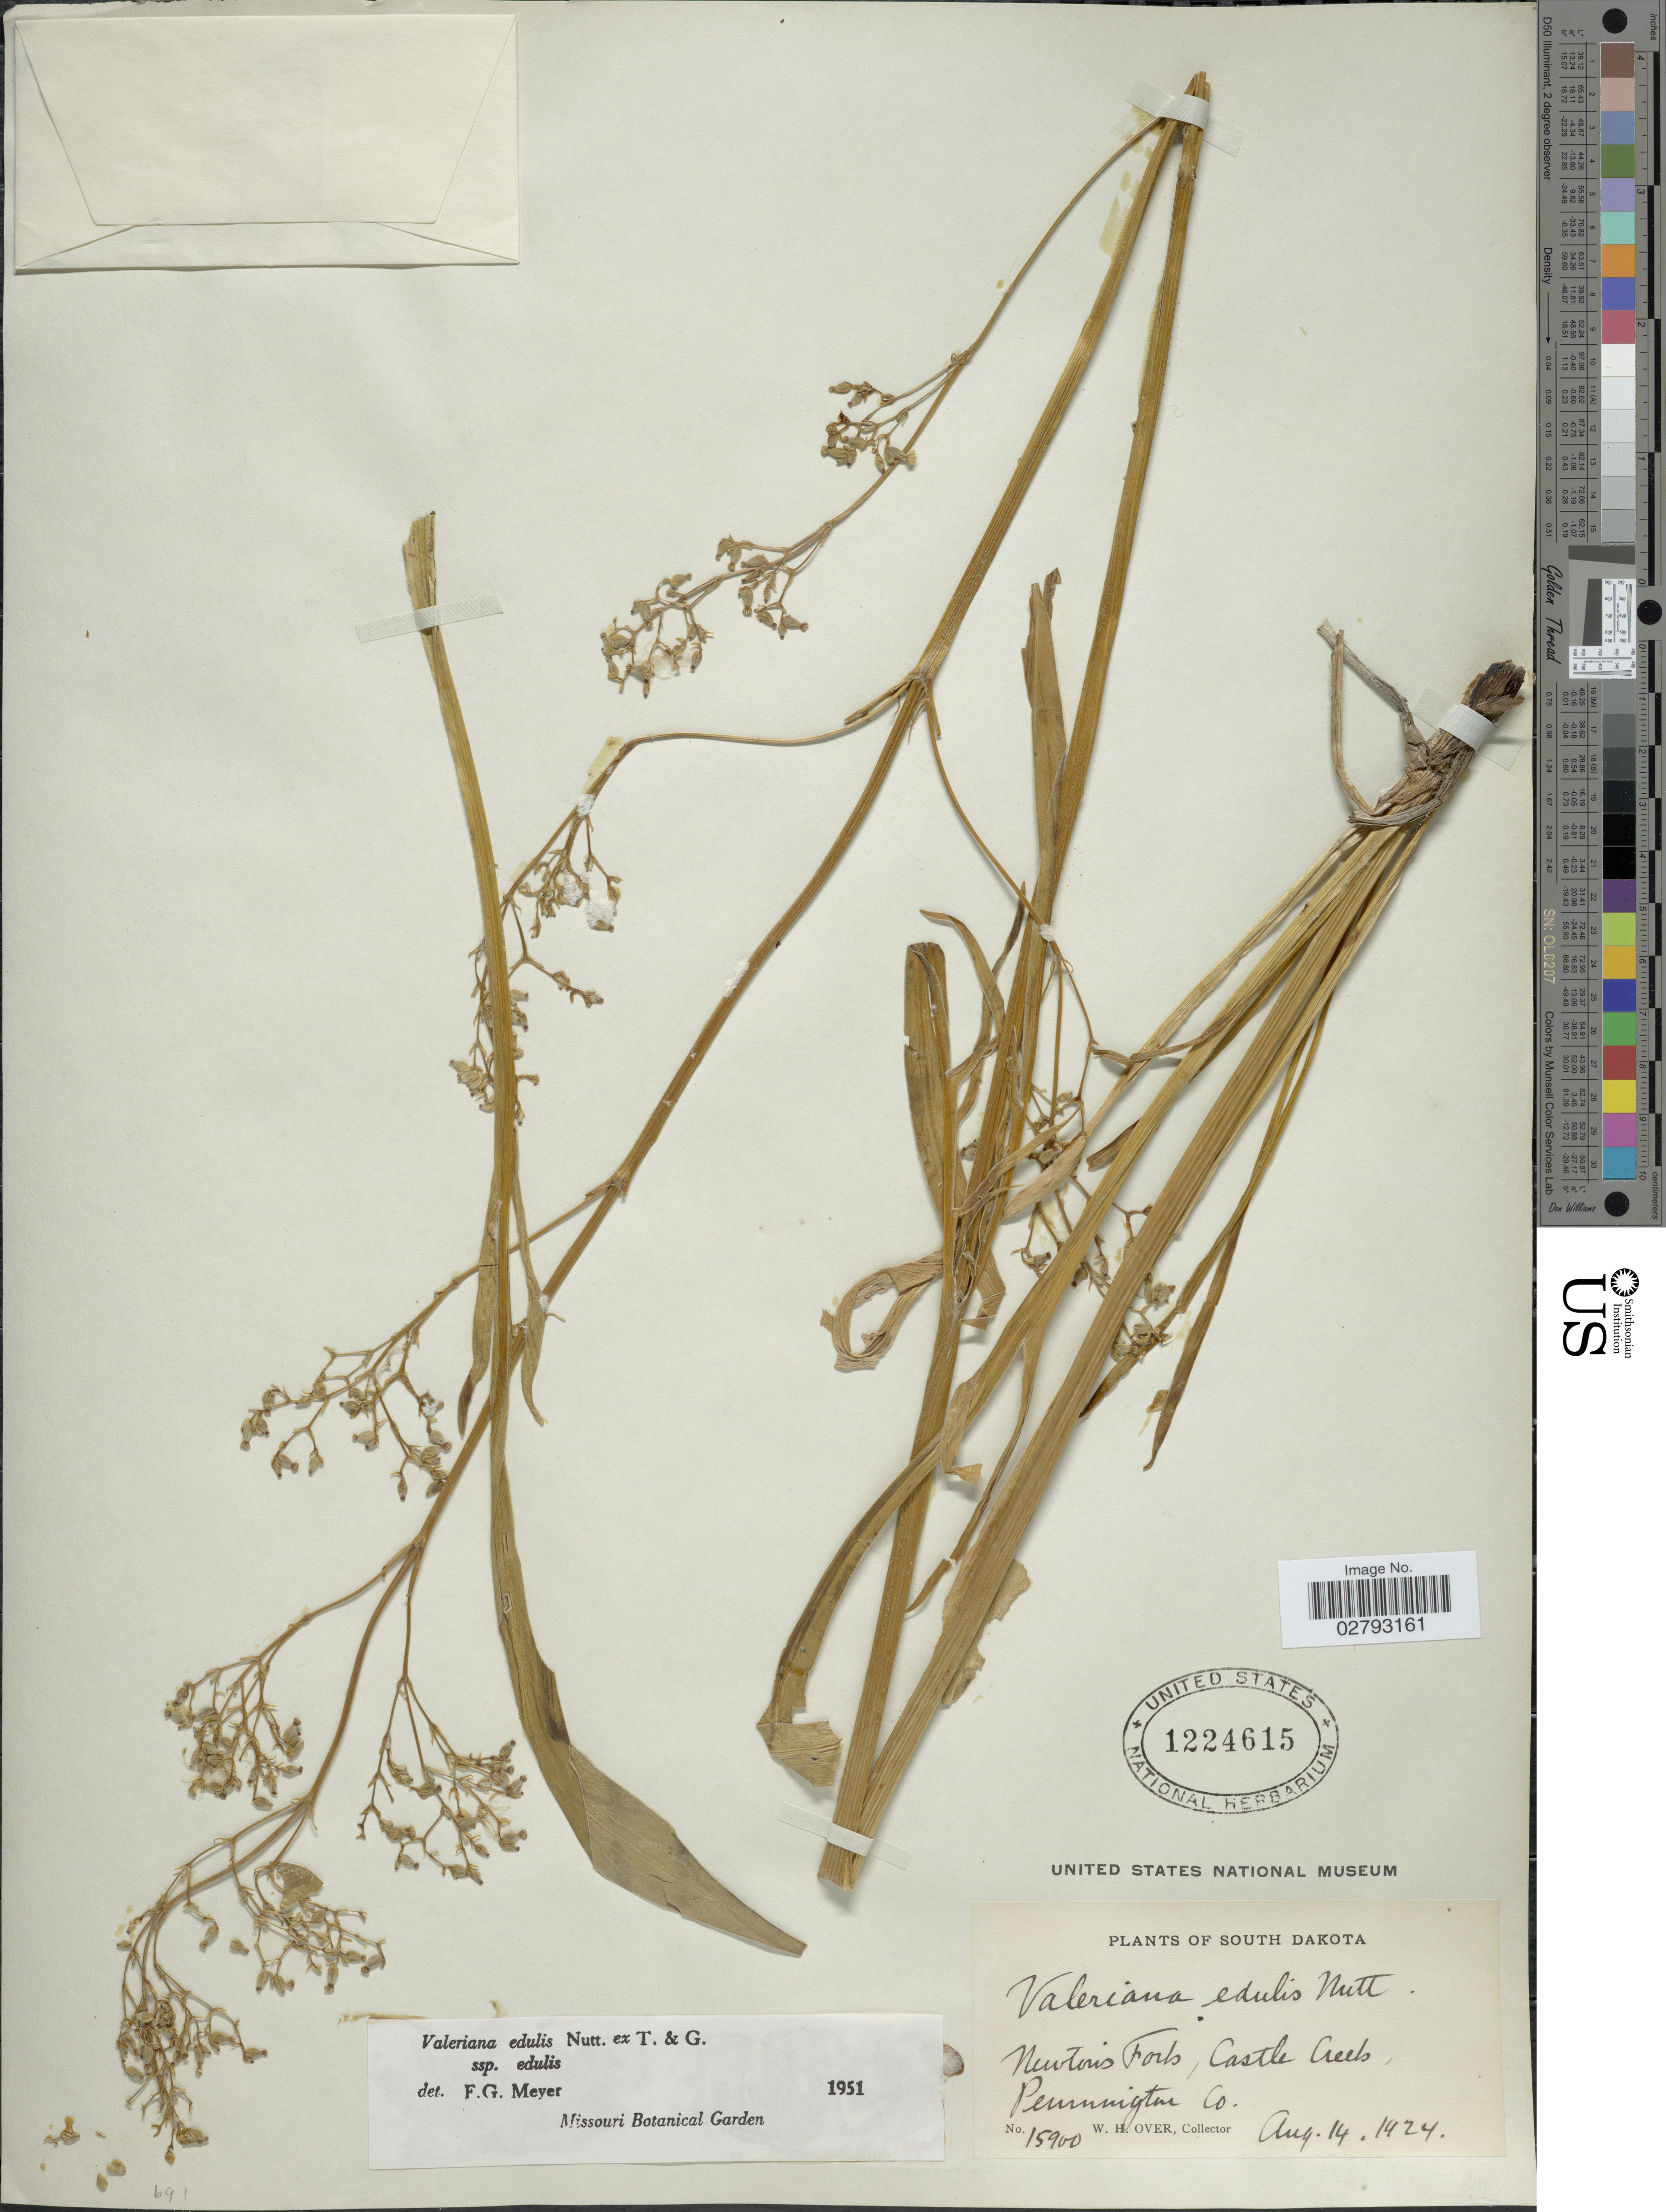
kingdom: Plantae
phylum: Tracheophyta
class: Magnoliopsida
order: Dipsacales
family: Caprifoliaceae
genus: Valeriana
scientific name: Valeriana edulis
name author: Nutt.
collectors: W. Over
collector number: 15900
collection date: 1924-08-14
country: United States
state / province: South Dakota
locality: Newtons Fork, Castle Creek, Pennington Co.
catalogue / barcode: US 1224615